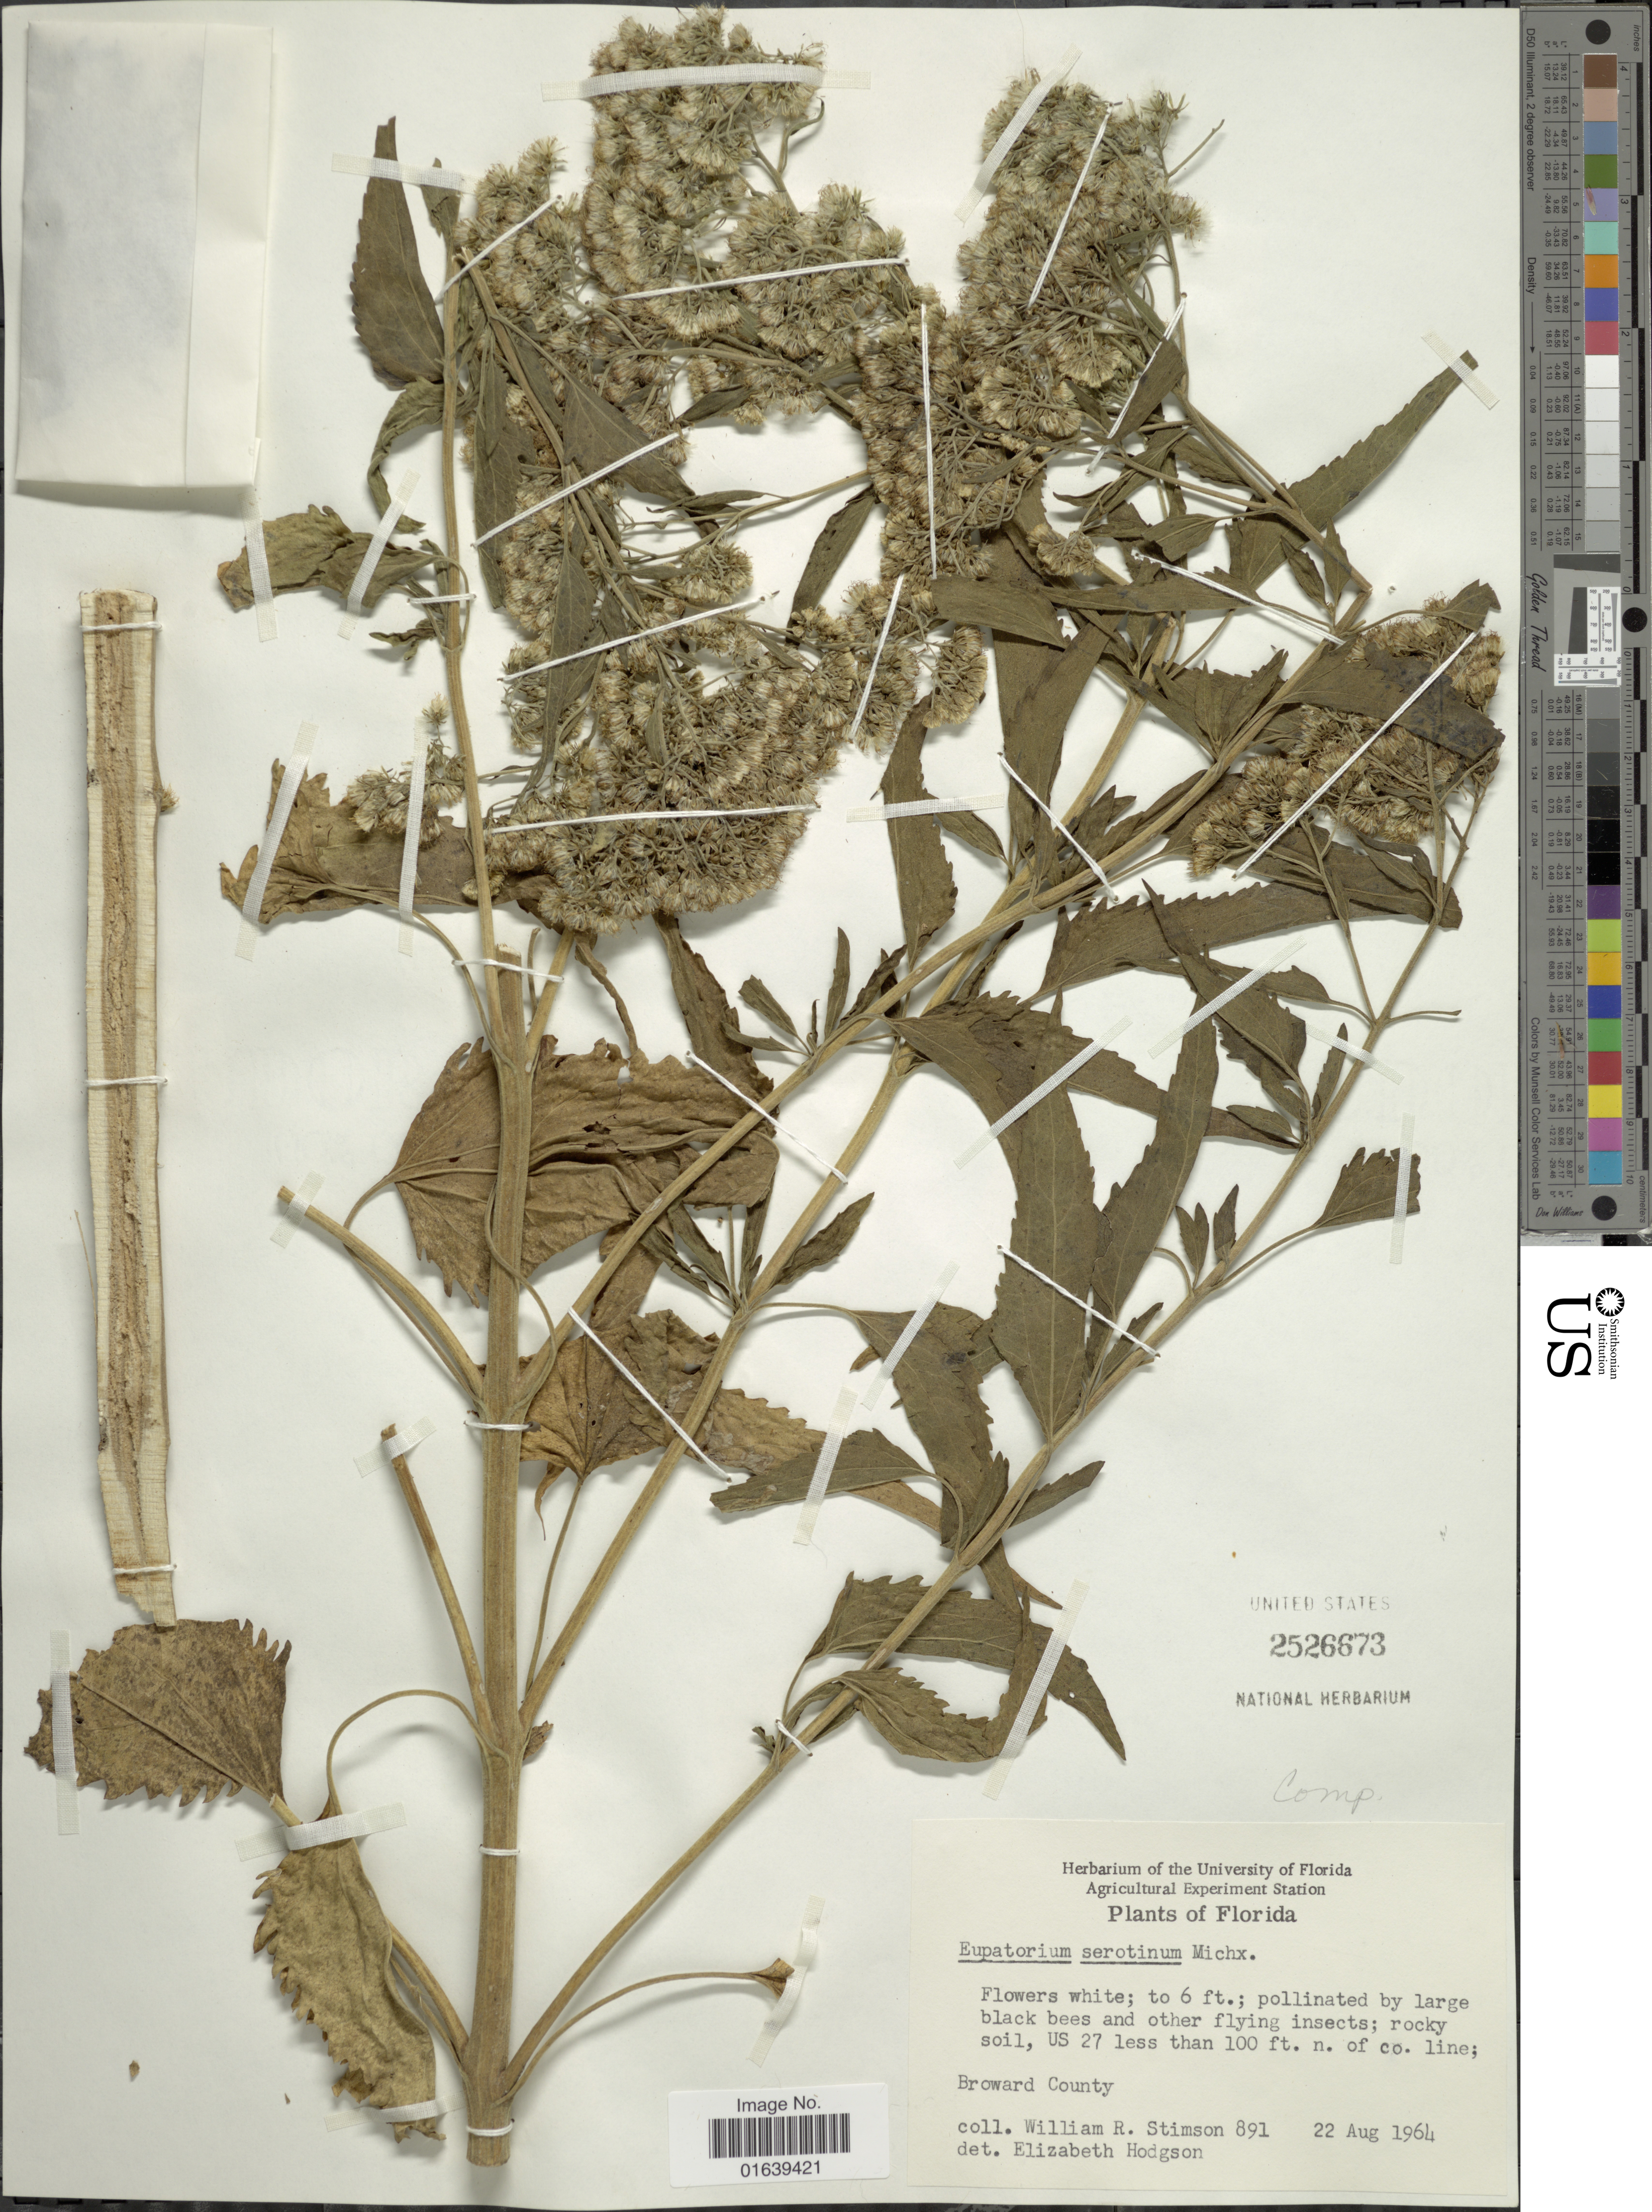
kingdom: Plantae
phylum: Tracheophyta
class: Magnoliopsida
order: Asterales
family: Asteraceae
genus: Eupatorium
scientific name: Eupatorium serotinum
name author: Michx.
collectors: W. R. Stimson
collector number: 891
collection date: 1964-08-22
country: United States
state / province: Florida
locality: US 27 less tha 100 ft. n. o co. line; Broward County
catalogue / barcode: US 2526673